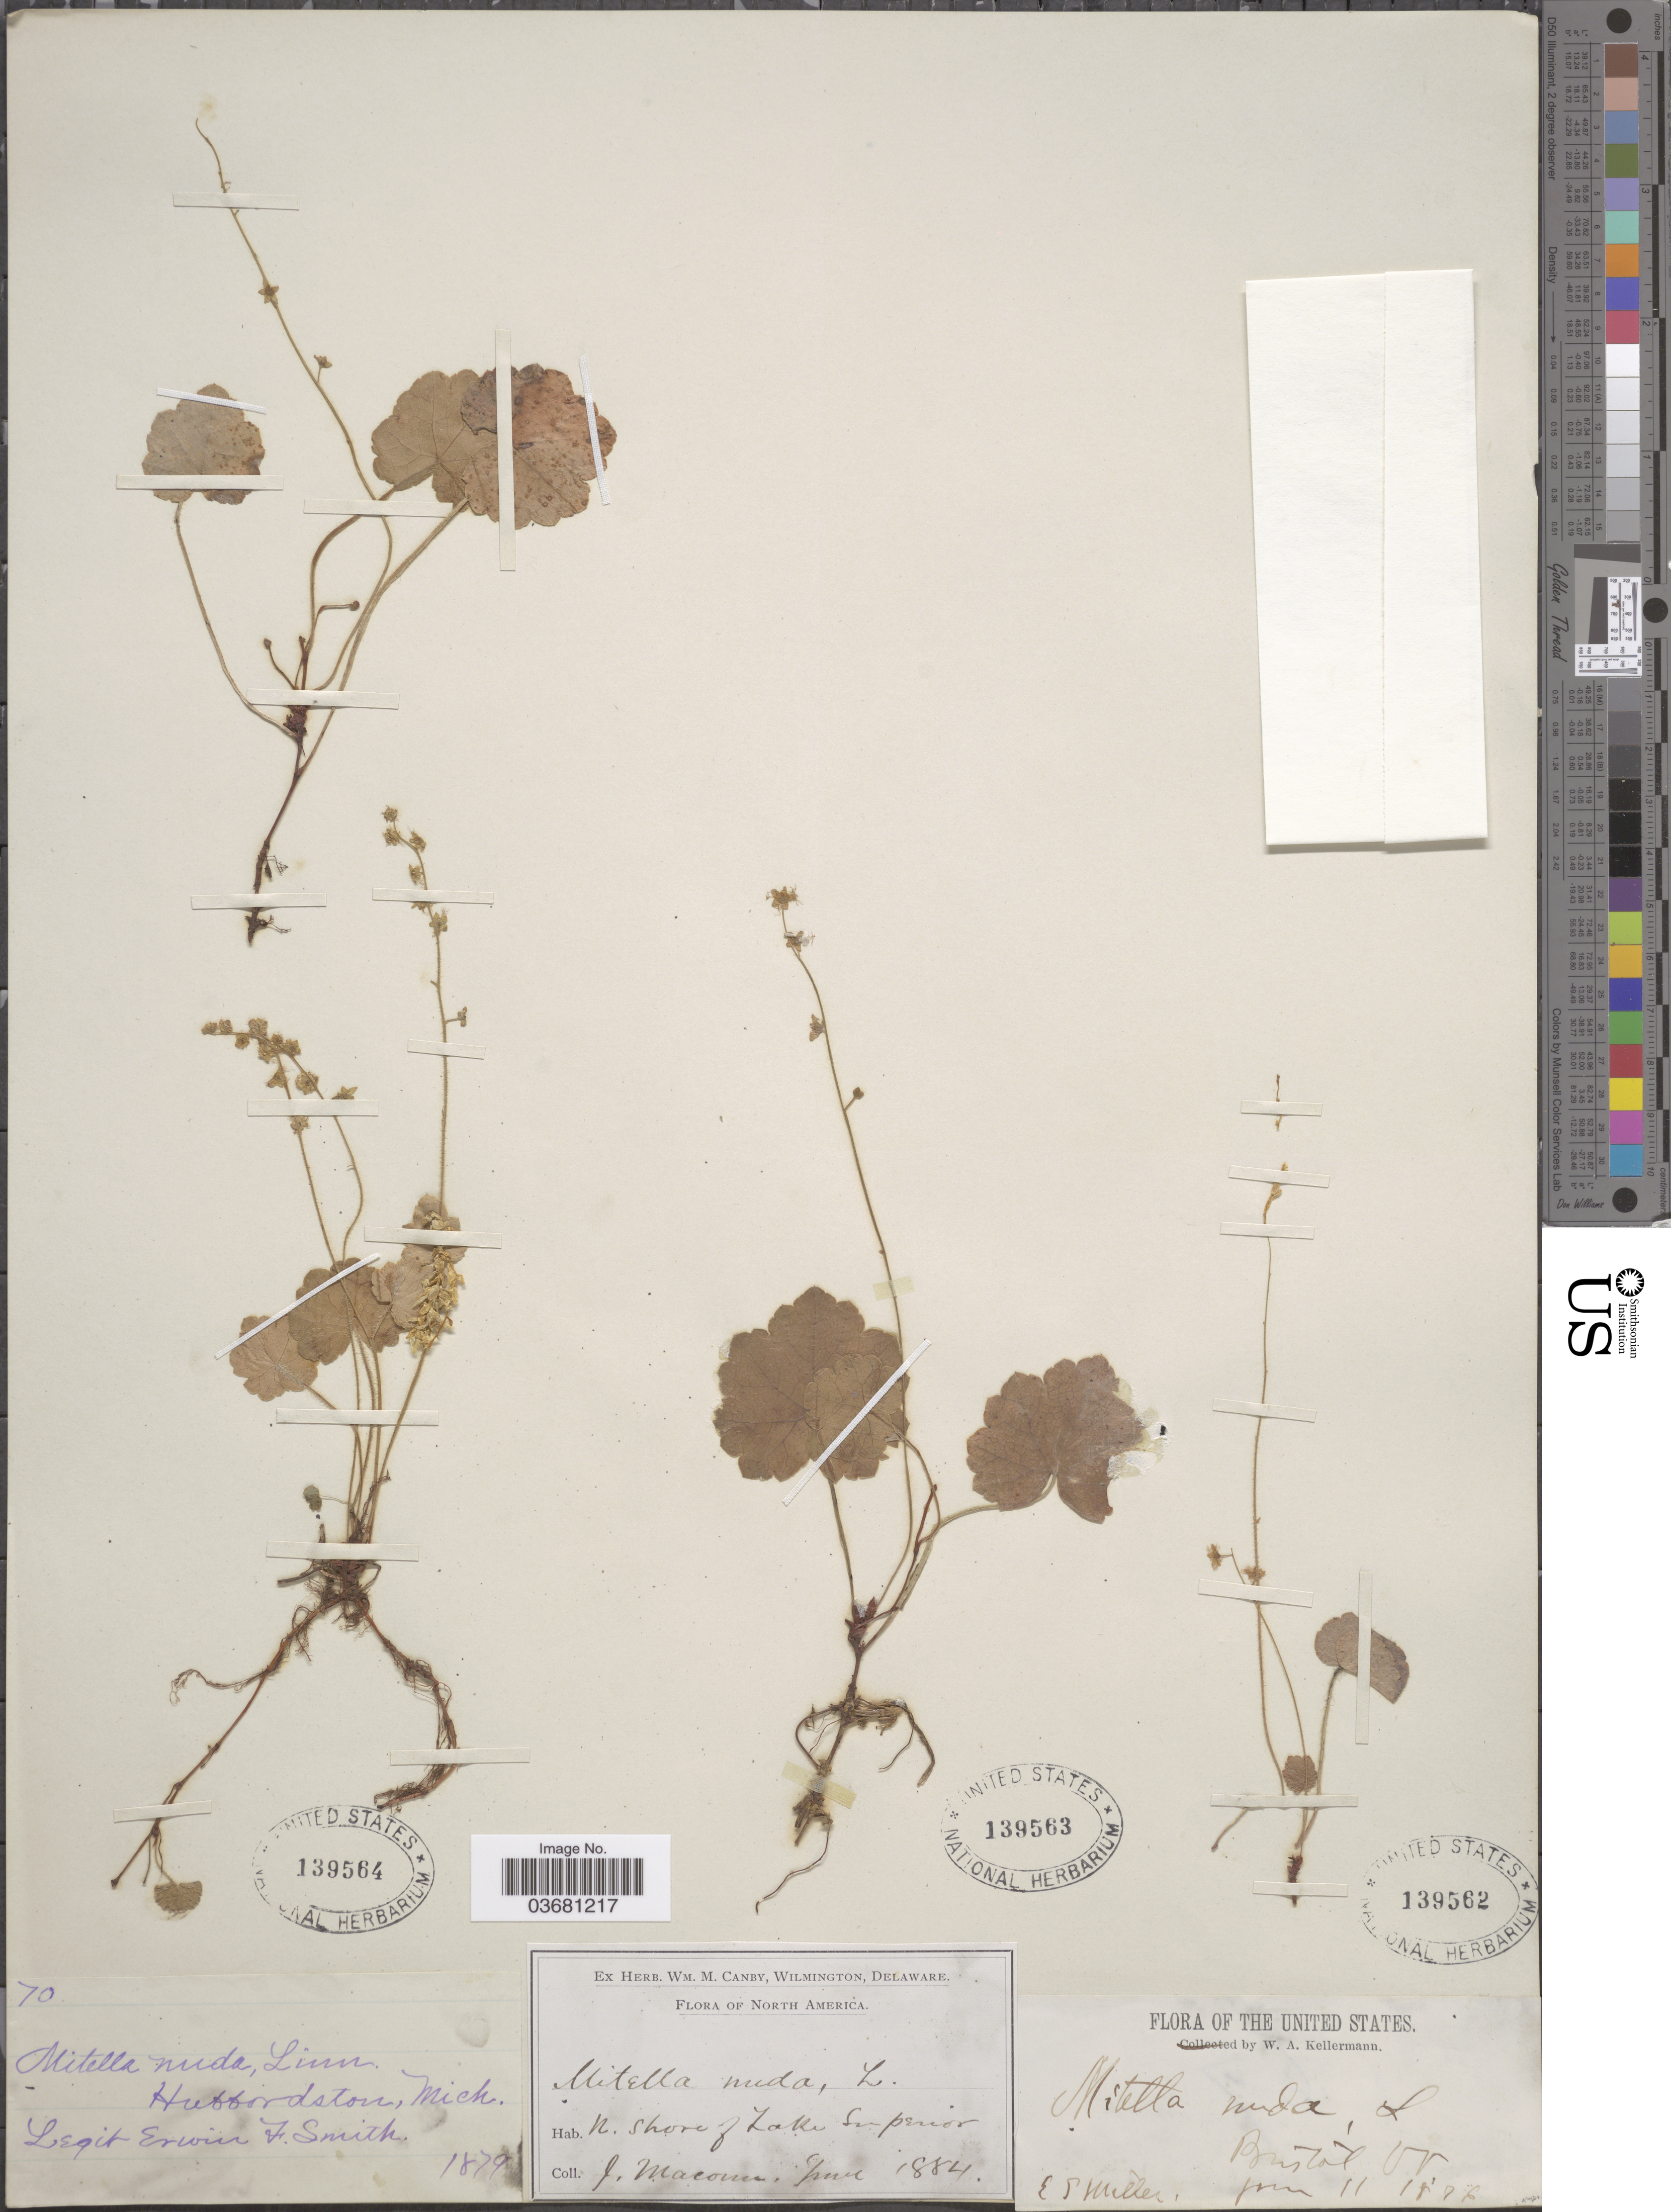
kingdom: Plantae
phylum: Tracheophyta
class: Magnoliopsida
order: Saxifragales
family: Saxifragaceae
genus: Mitella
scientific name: Mitella nuda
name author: L.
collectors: E. S. Miller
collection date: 1876-06-11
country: United States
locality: Bristol.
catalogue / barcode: US 139562-3